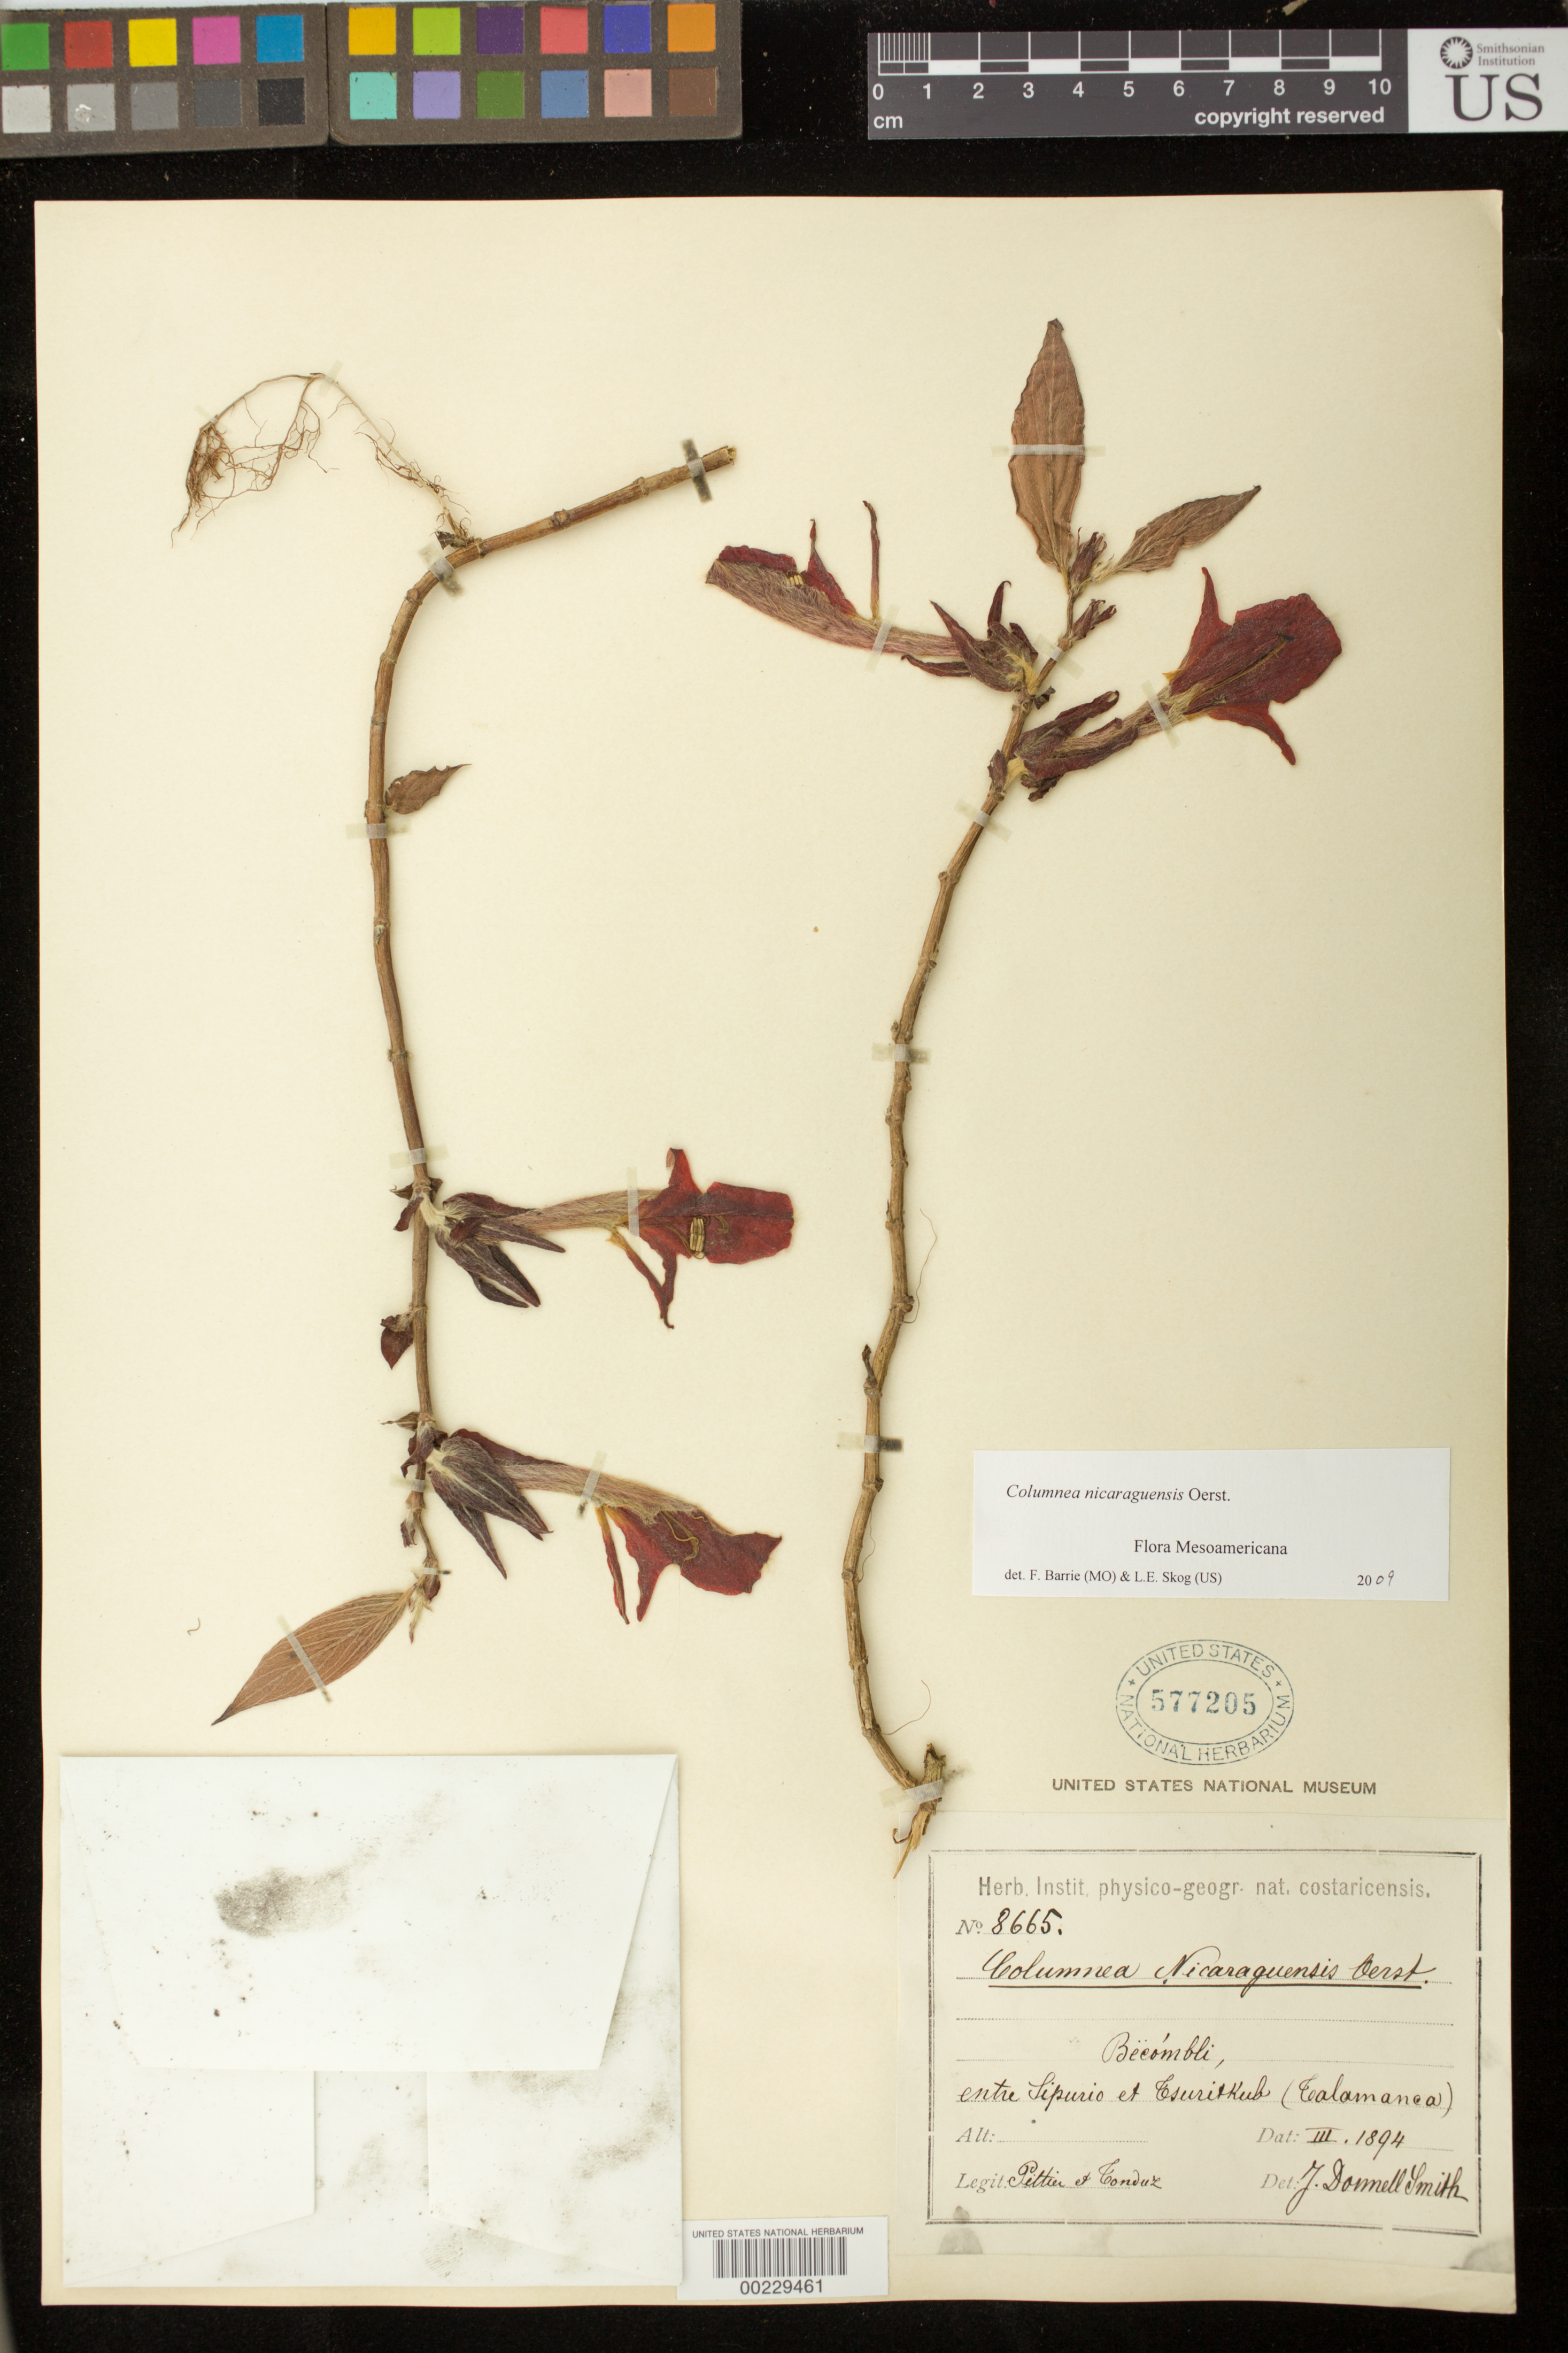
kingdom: Plantae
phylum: Tracheophyta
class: Magnoliopsida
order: Lamiales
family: Gesneriaceae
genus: Columnea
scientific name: Columnea nicaraguensis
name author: Oerst.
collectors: H. F. Pittier & A. Tonduz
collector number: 8665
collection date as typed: Mar 1894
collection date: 1894-03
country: Costa Rica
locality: Becombli, between Sipurio and Tsuritkub (Talamanca)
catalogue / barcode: US 577205